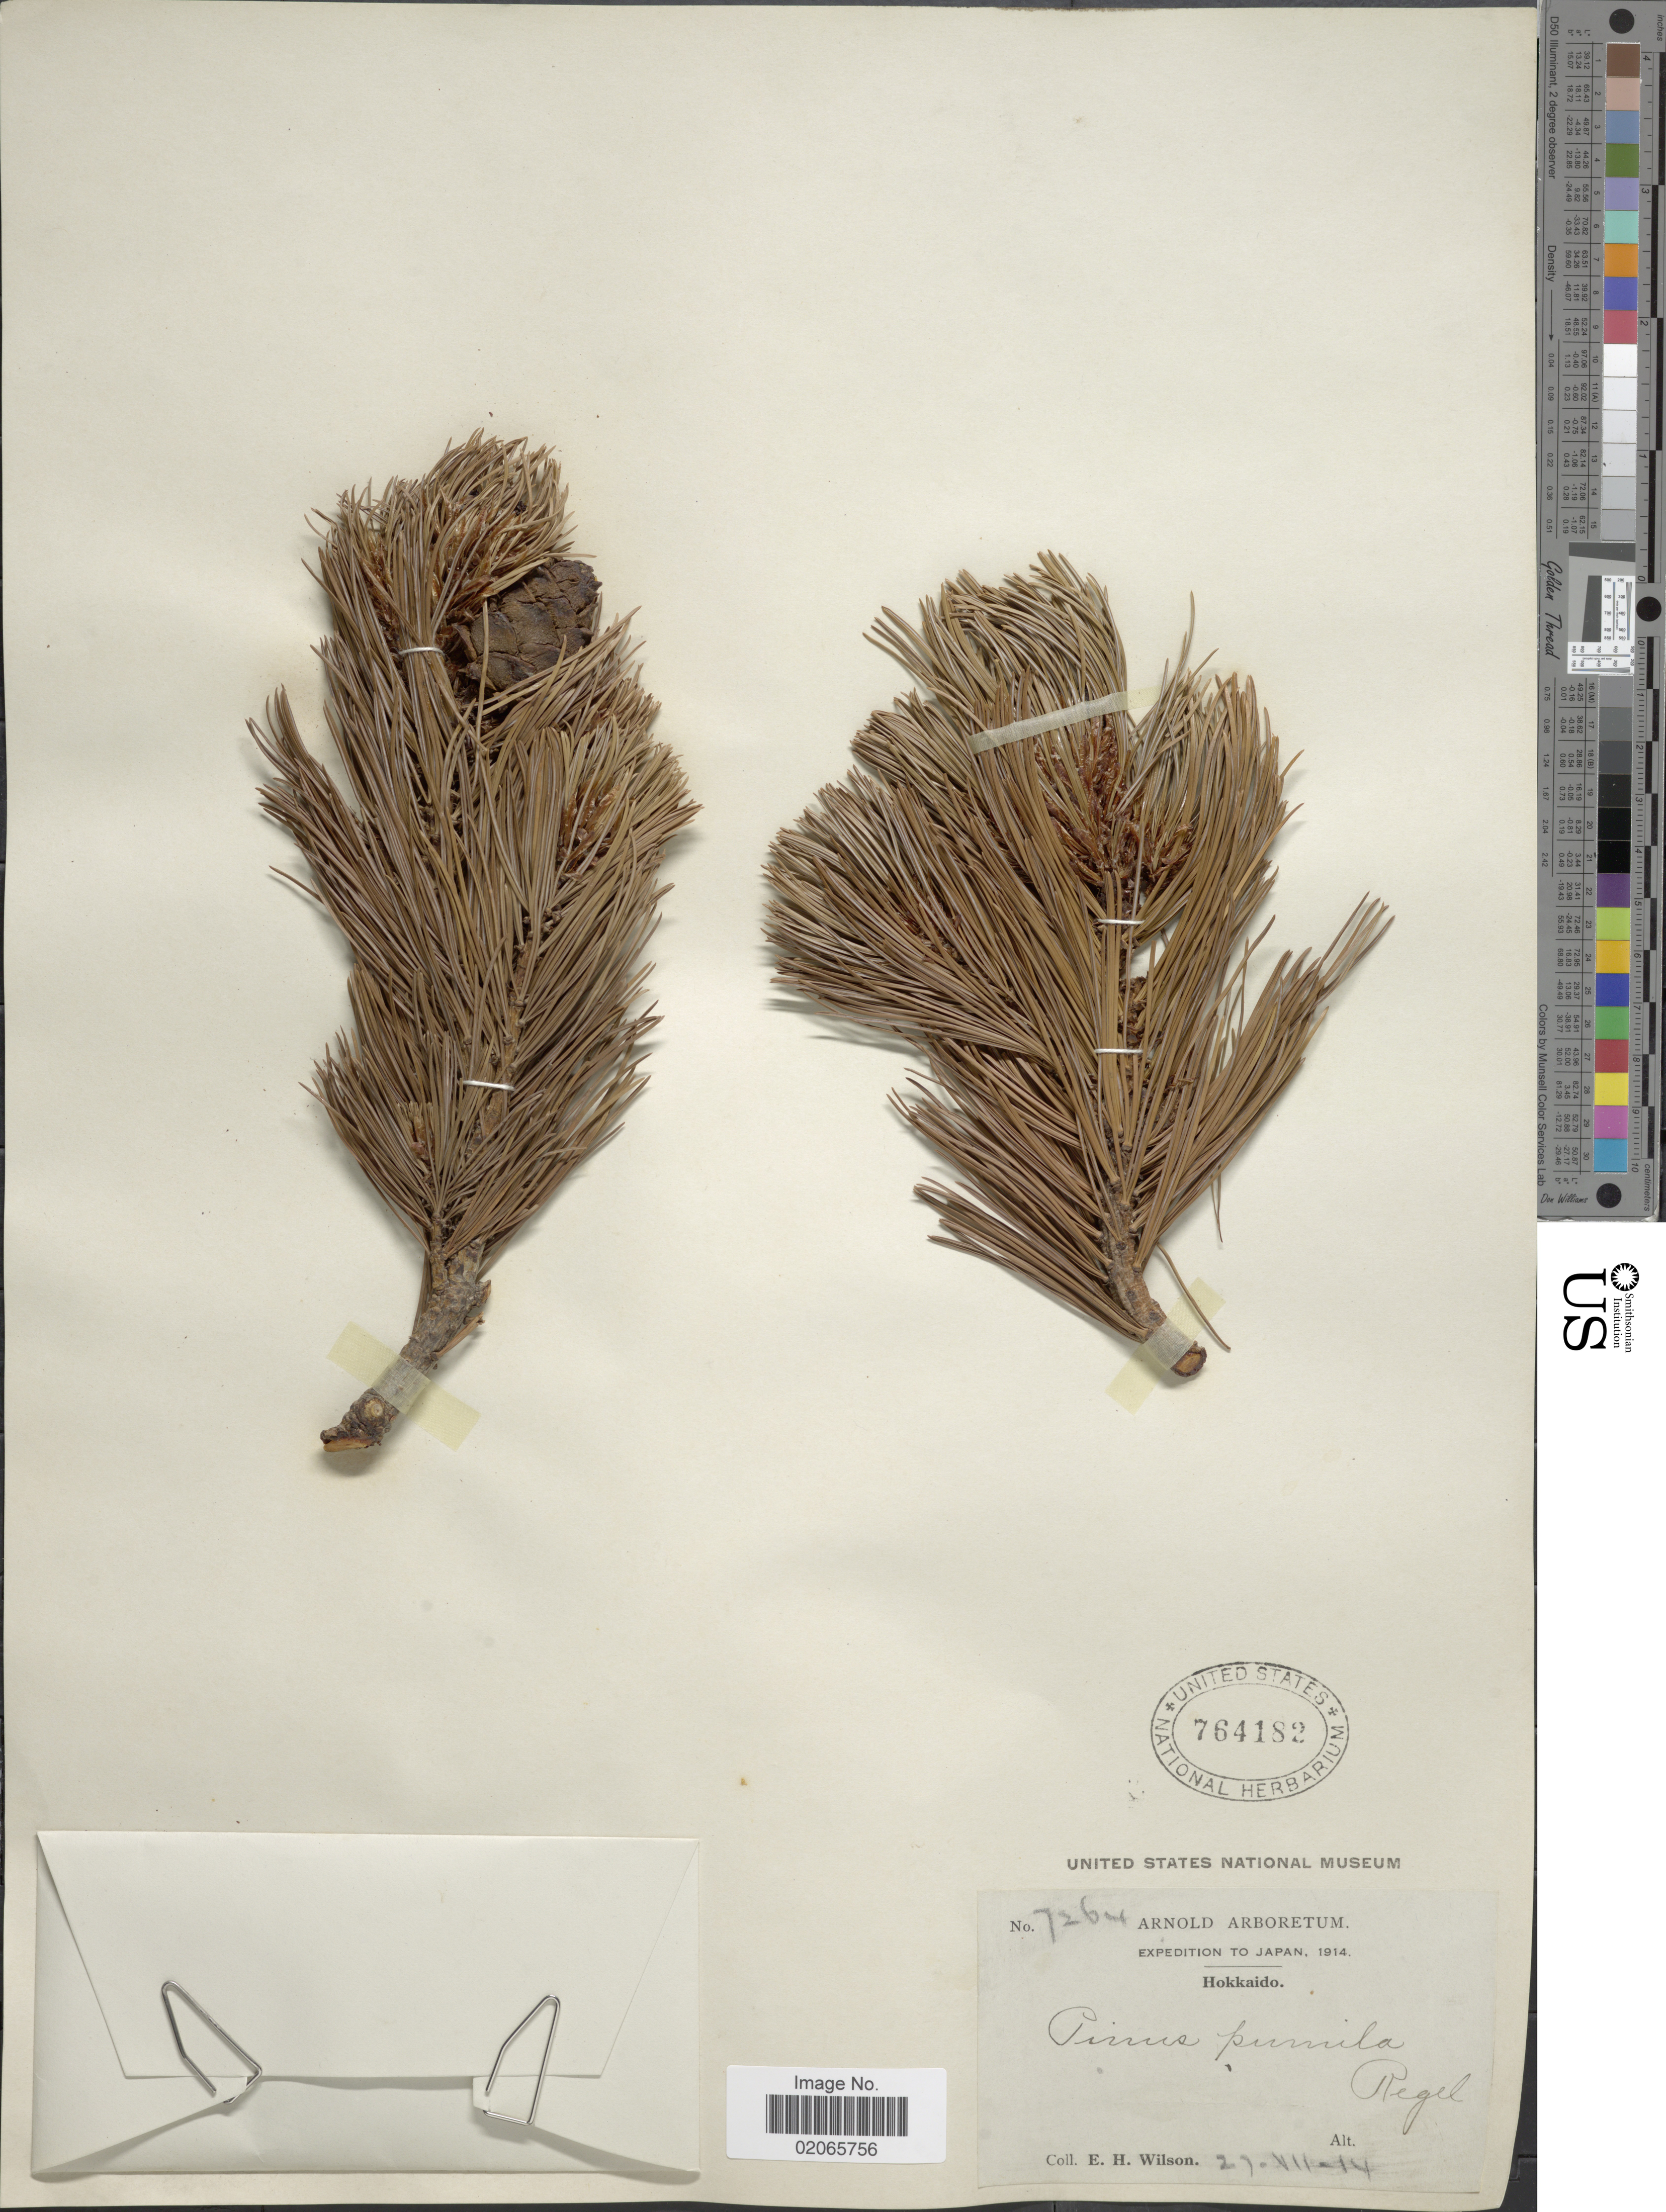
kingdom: Plantae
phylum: Tracheophyta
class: Pinopsida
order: Pinales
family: Pinaceae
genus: Pinus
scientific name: Pinus pumila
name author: (Pall.) Regel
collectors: E. Wilson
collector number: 7264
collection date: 1914-07-27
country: Japan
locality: Hondo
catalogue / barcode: US 764182